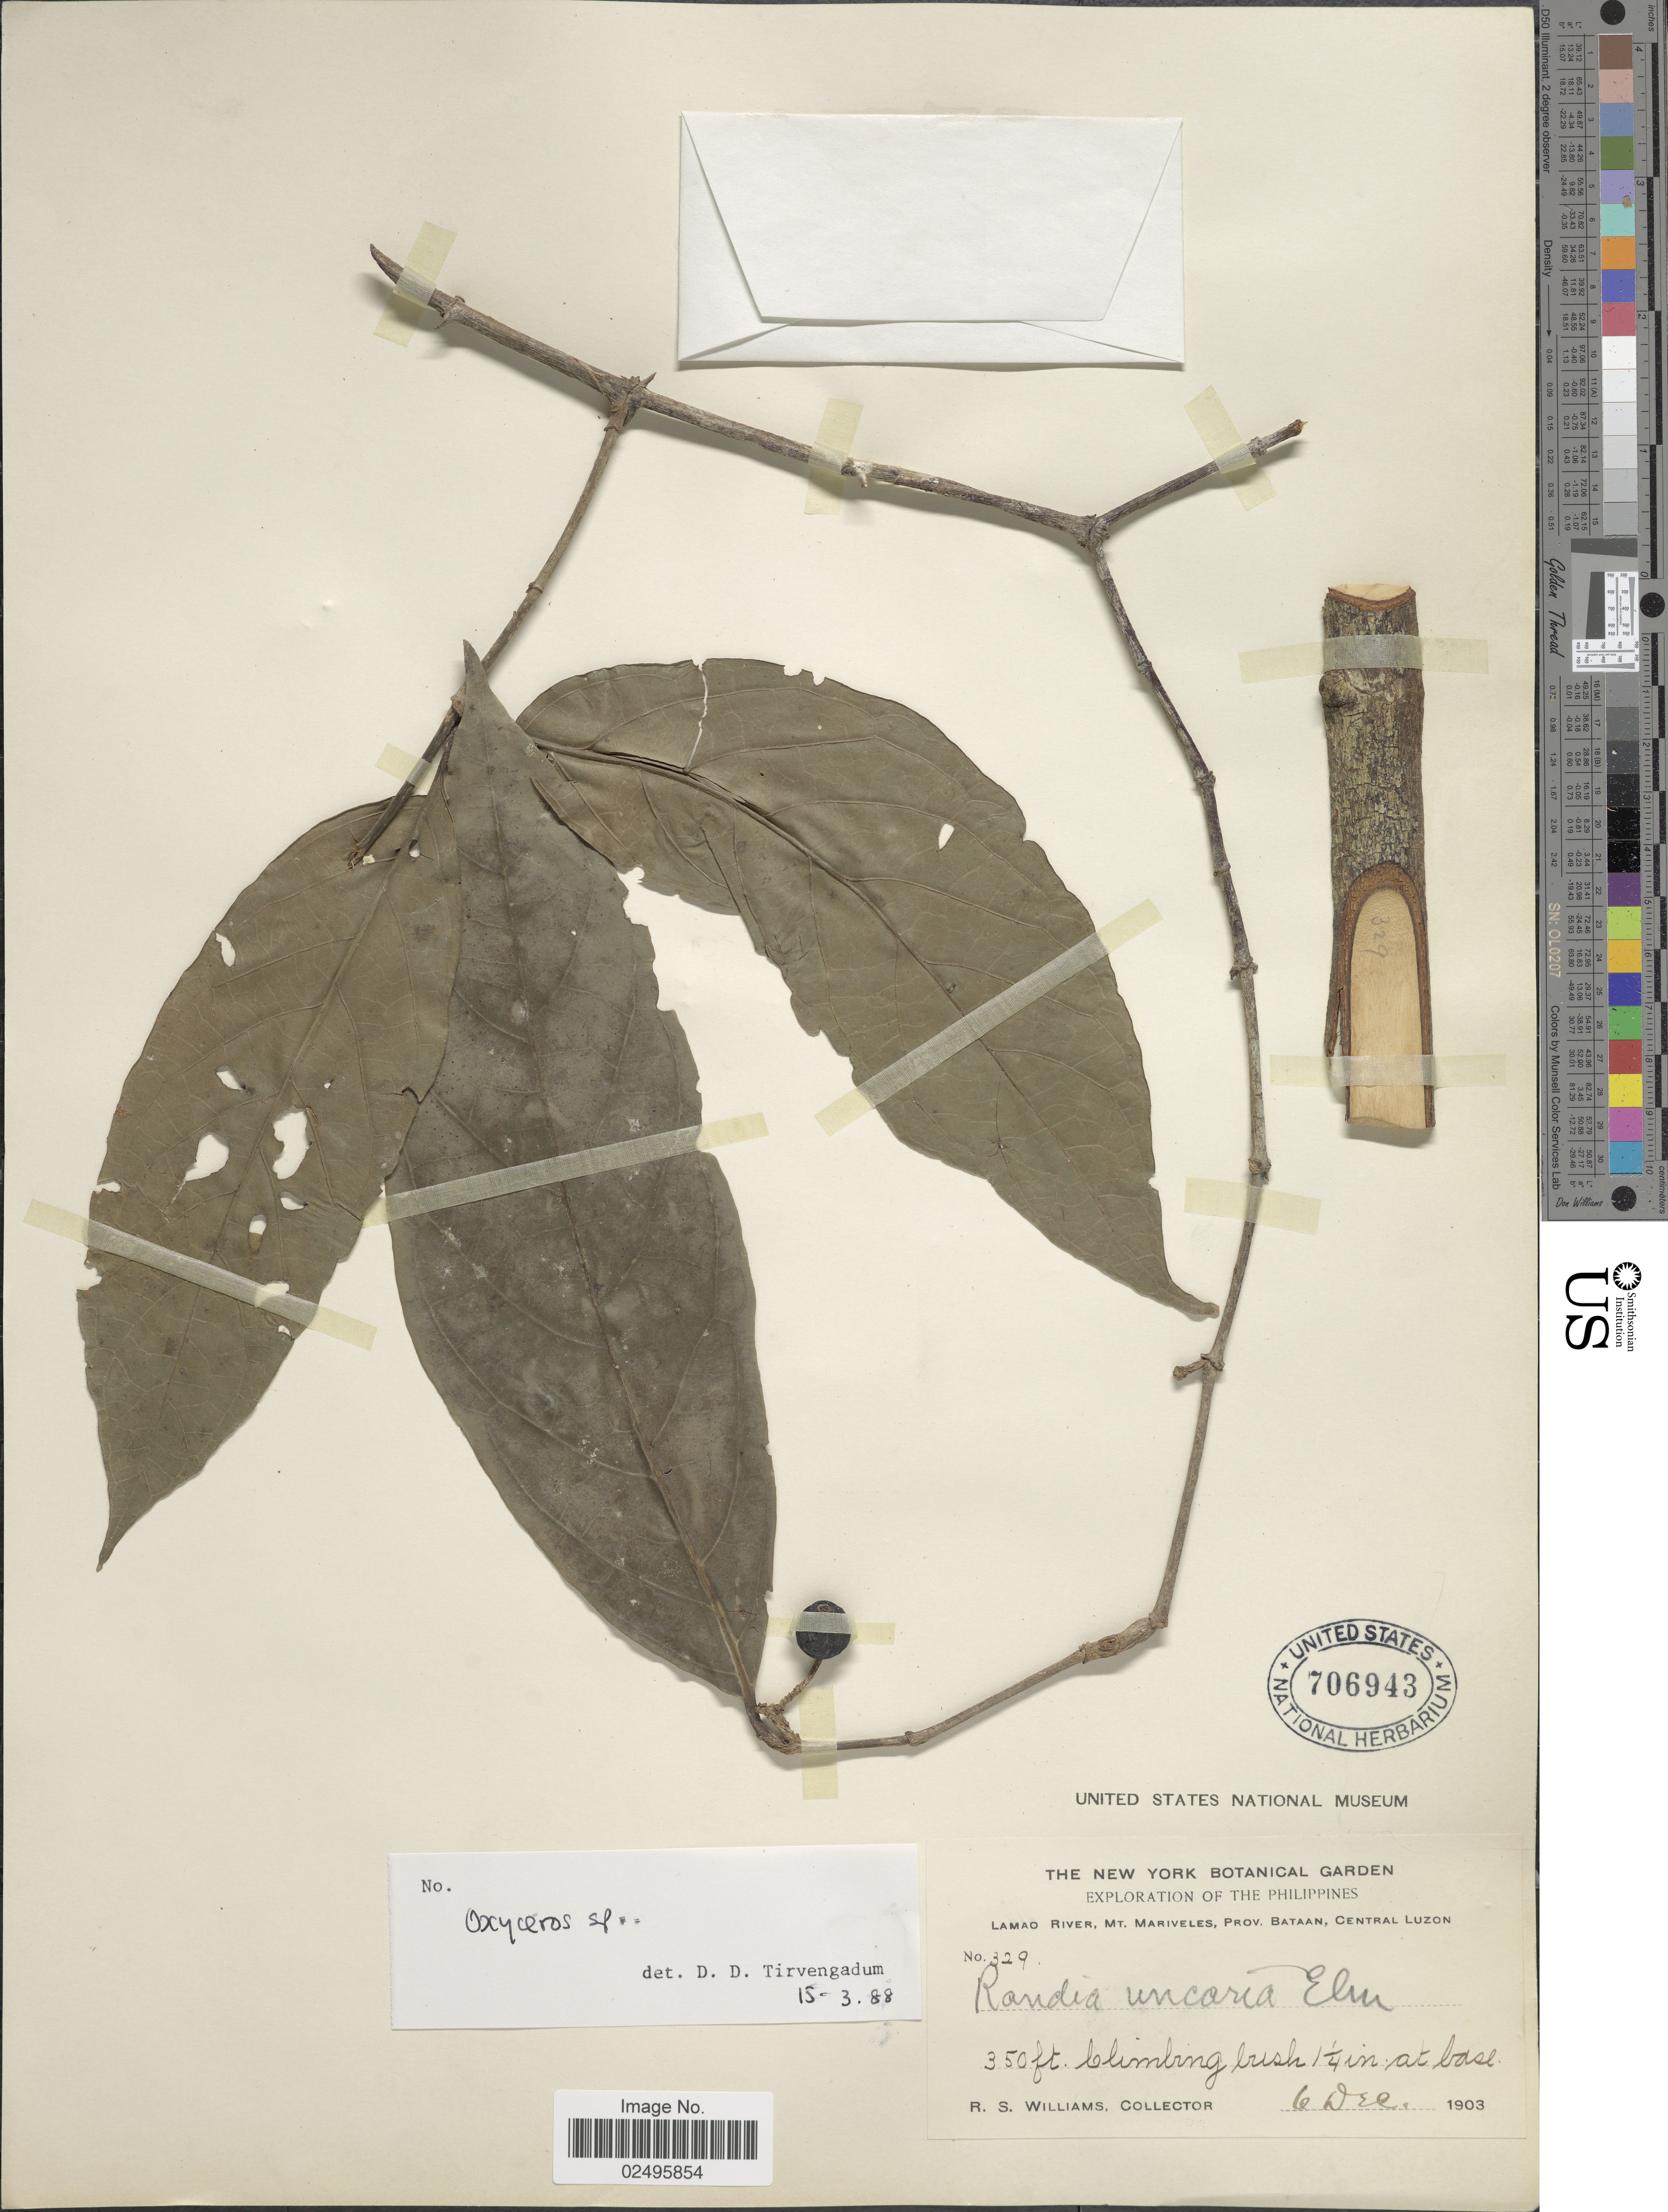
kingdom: Plantae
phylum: Tracheophyta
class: Magnoliopsida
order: Gentianales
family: Rubiaceae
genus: Oxyceros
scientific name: Oxyceros sp.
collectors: R. S. Williams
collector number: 329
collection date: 1903-12-06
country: Philippines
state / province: Central Luzon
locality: Lamao River, Mt. Mariveles, Prov. Bataan, Central Luzon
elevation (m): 107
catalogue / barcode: US 706943